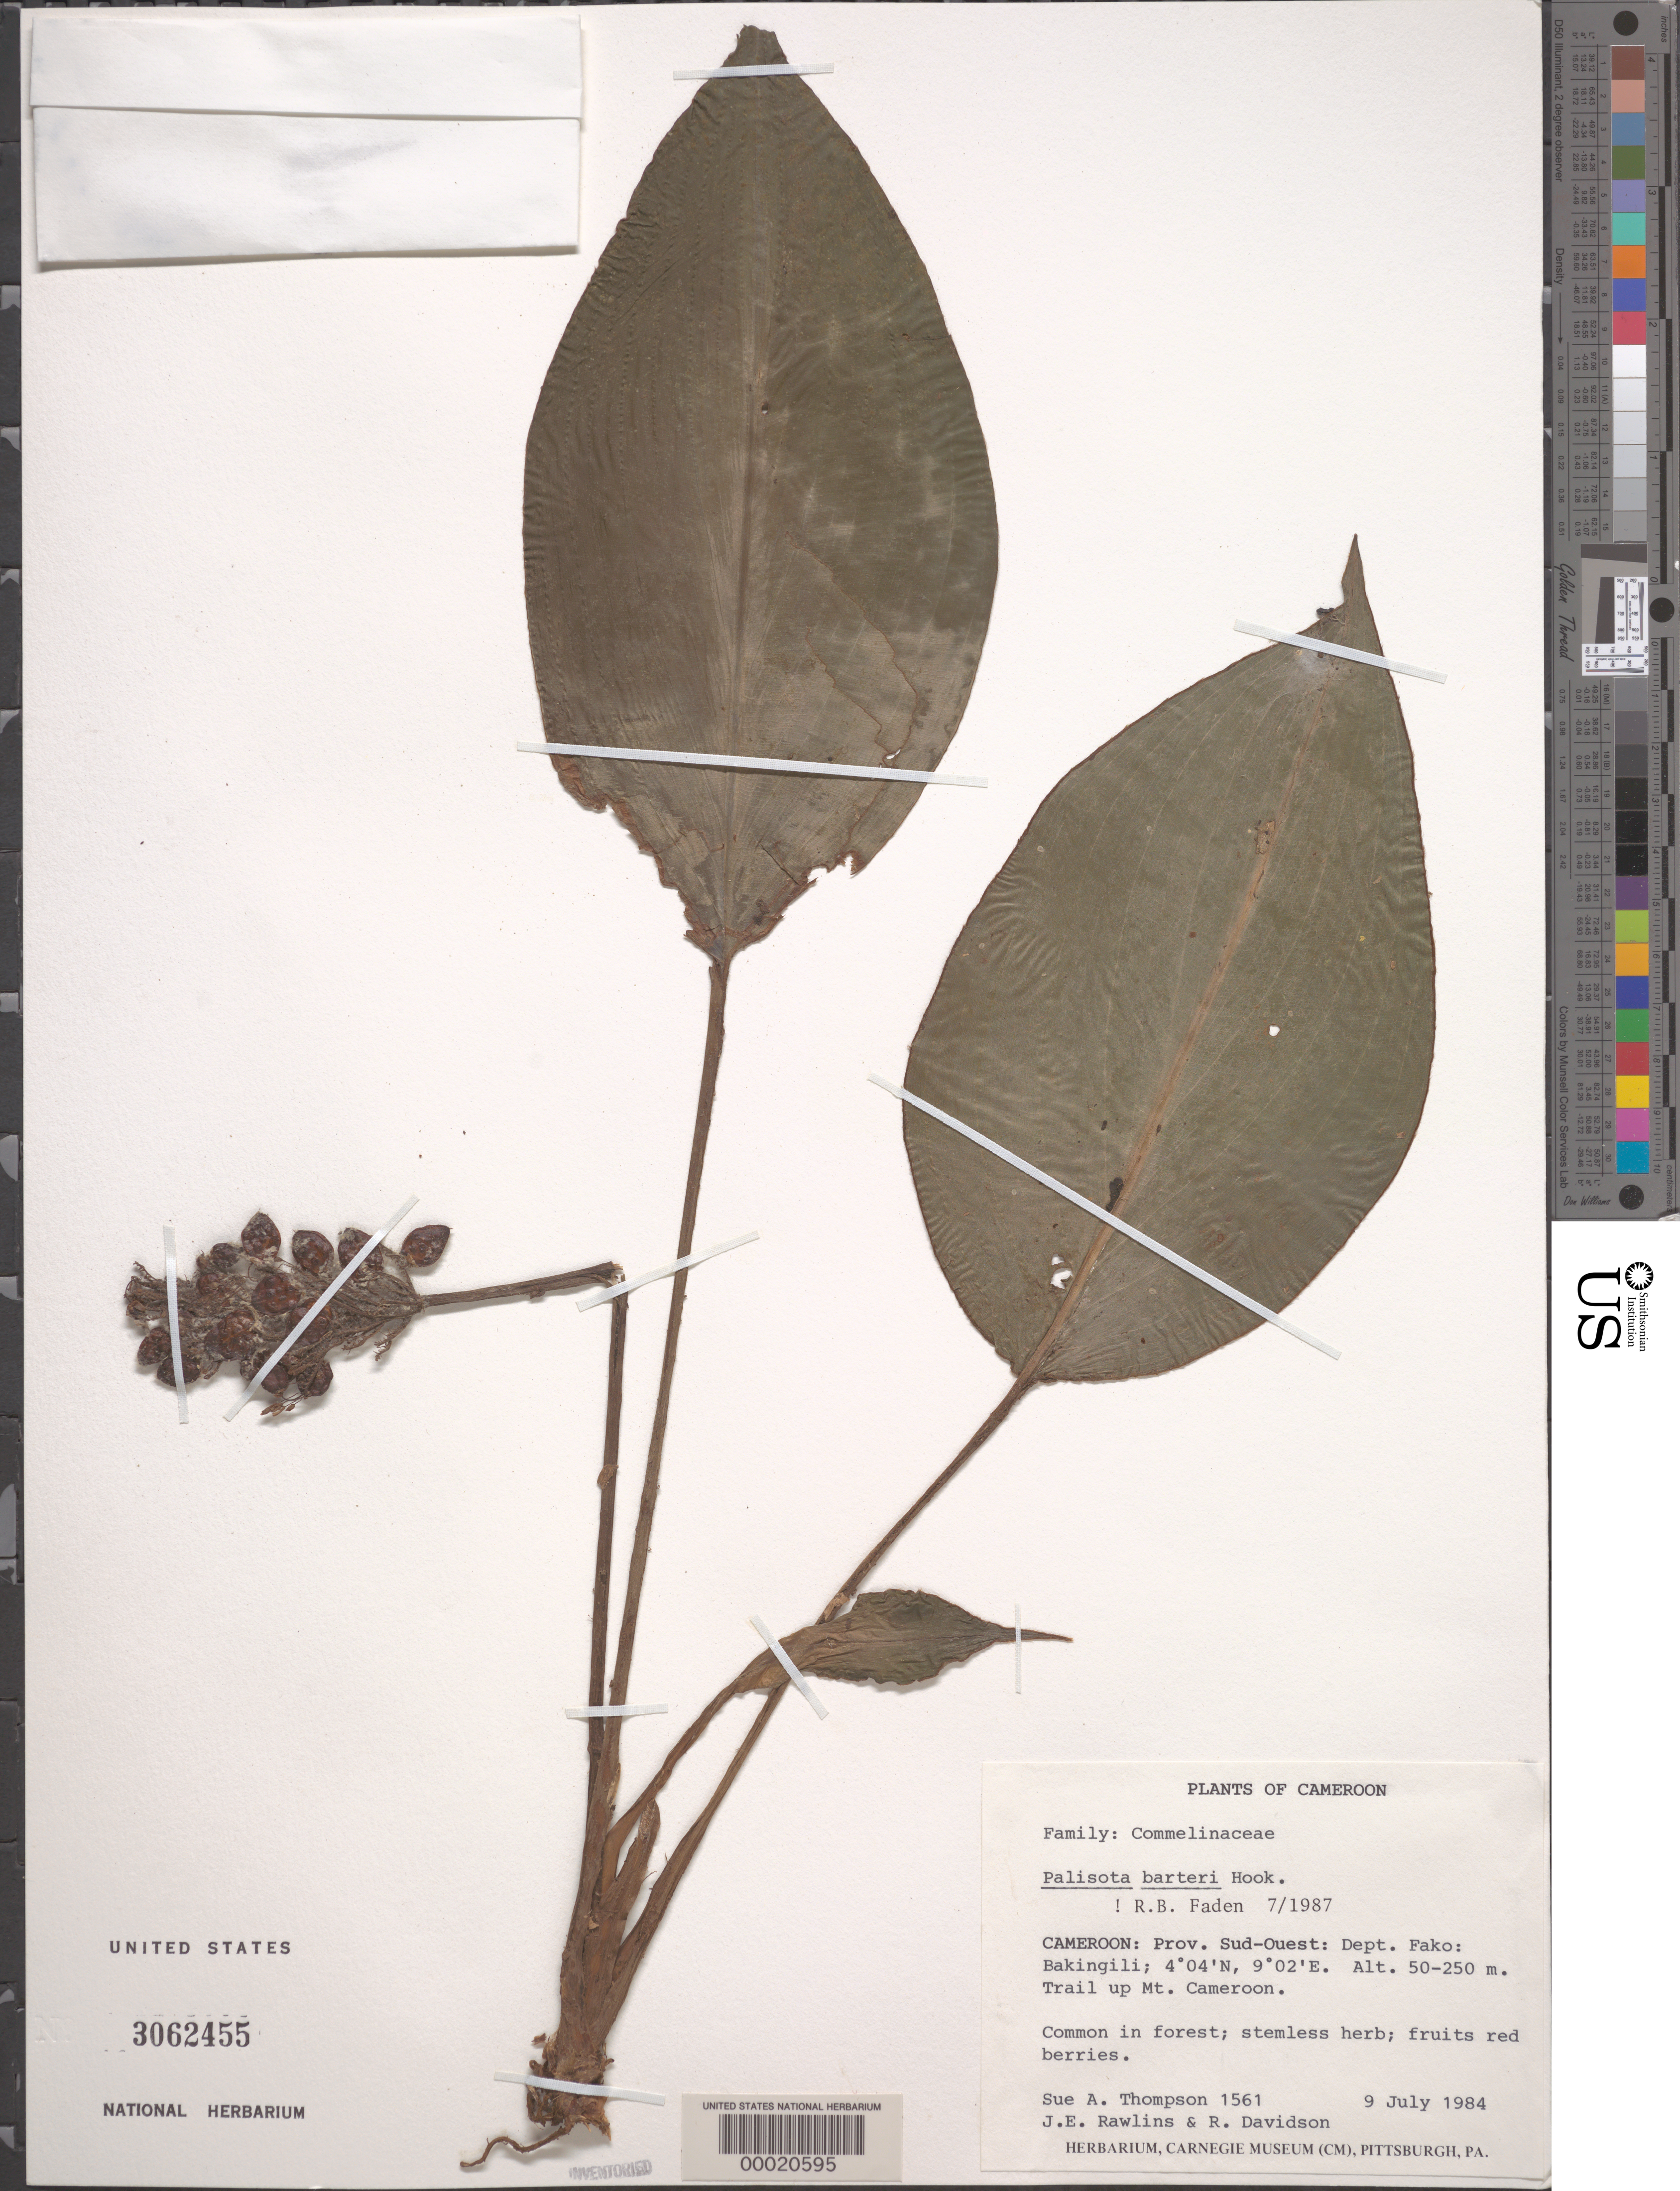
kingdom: Plantae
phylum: Tracheophyta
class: Liliopsida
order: Commelinales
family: Commelinaceae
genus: Palisota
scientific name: Palisota barteri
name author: Hook.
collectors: S. A. Thompson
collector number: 1561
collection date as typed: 09 Jul 1984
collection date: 1984-07-09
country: Cameroon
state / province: Sud-Ouest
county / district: Fako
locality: Bakingili, trail up mt. cameroon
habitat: Forest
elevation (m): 50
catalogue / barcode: US 3062455